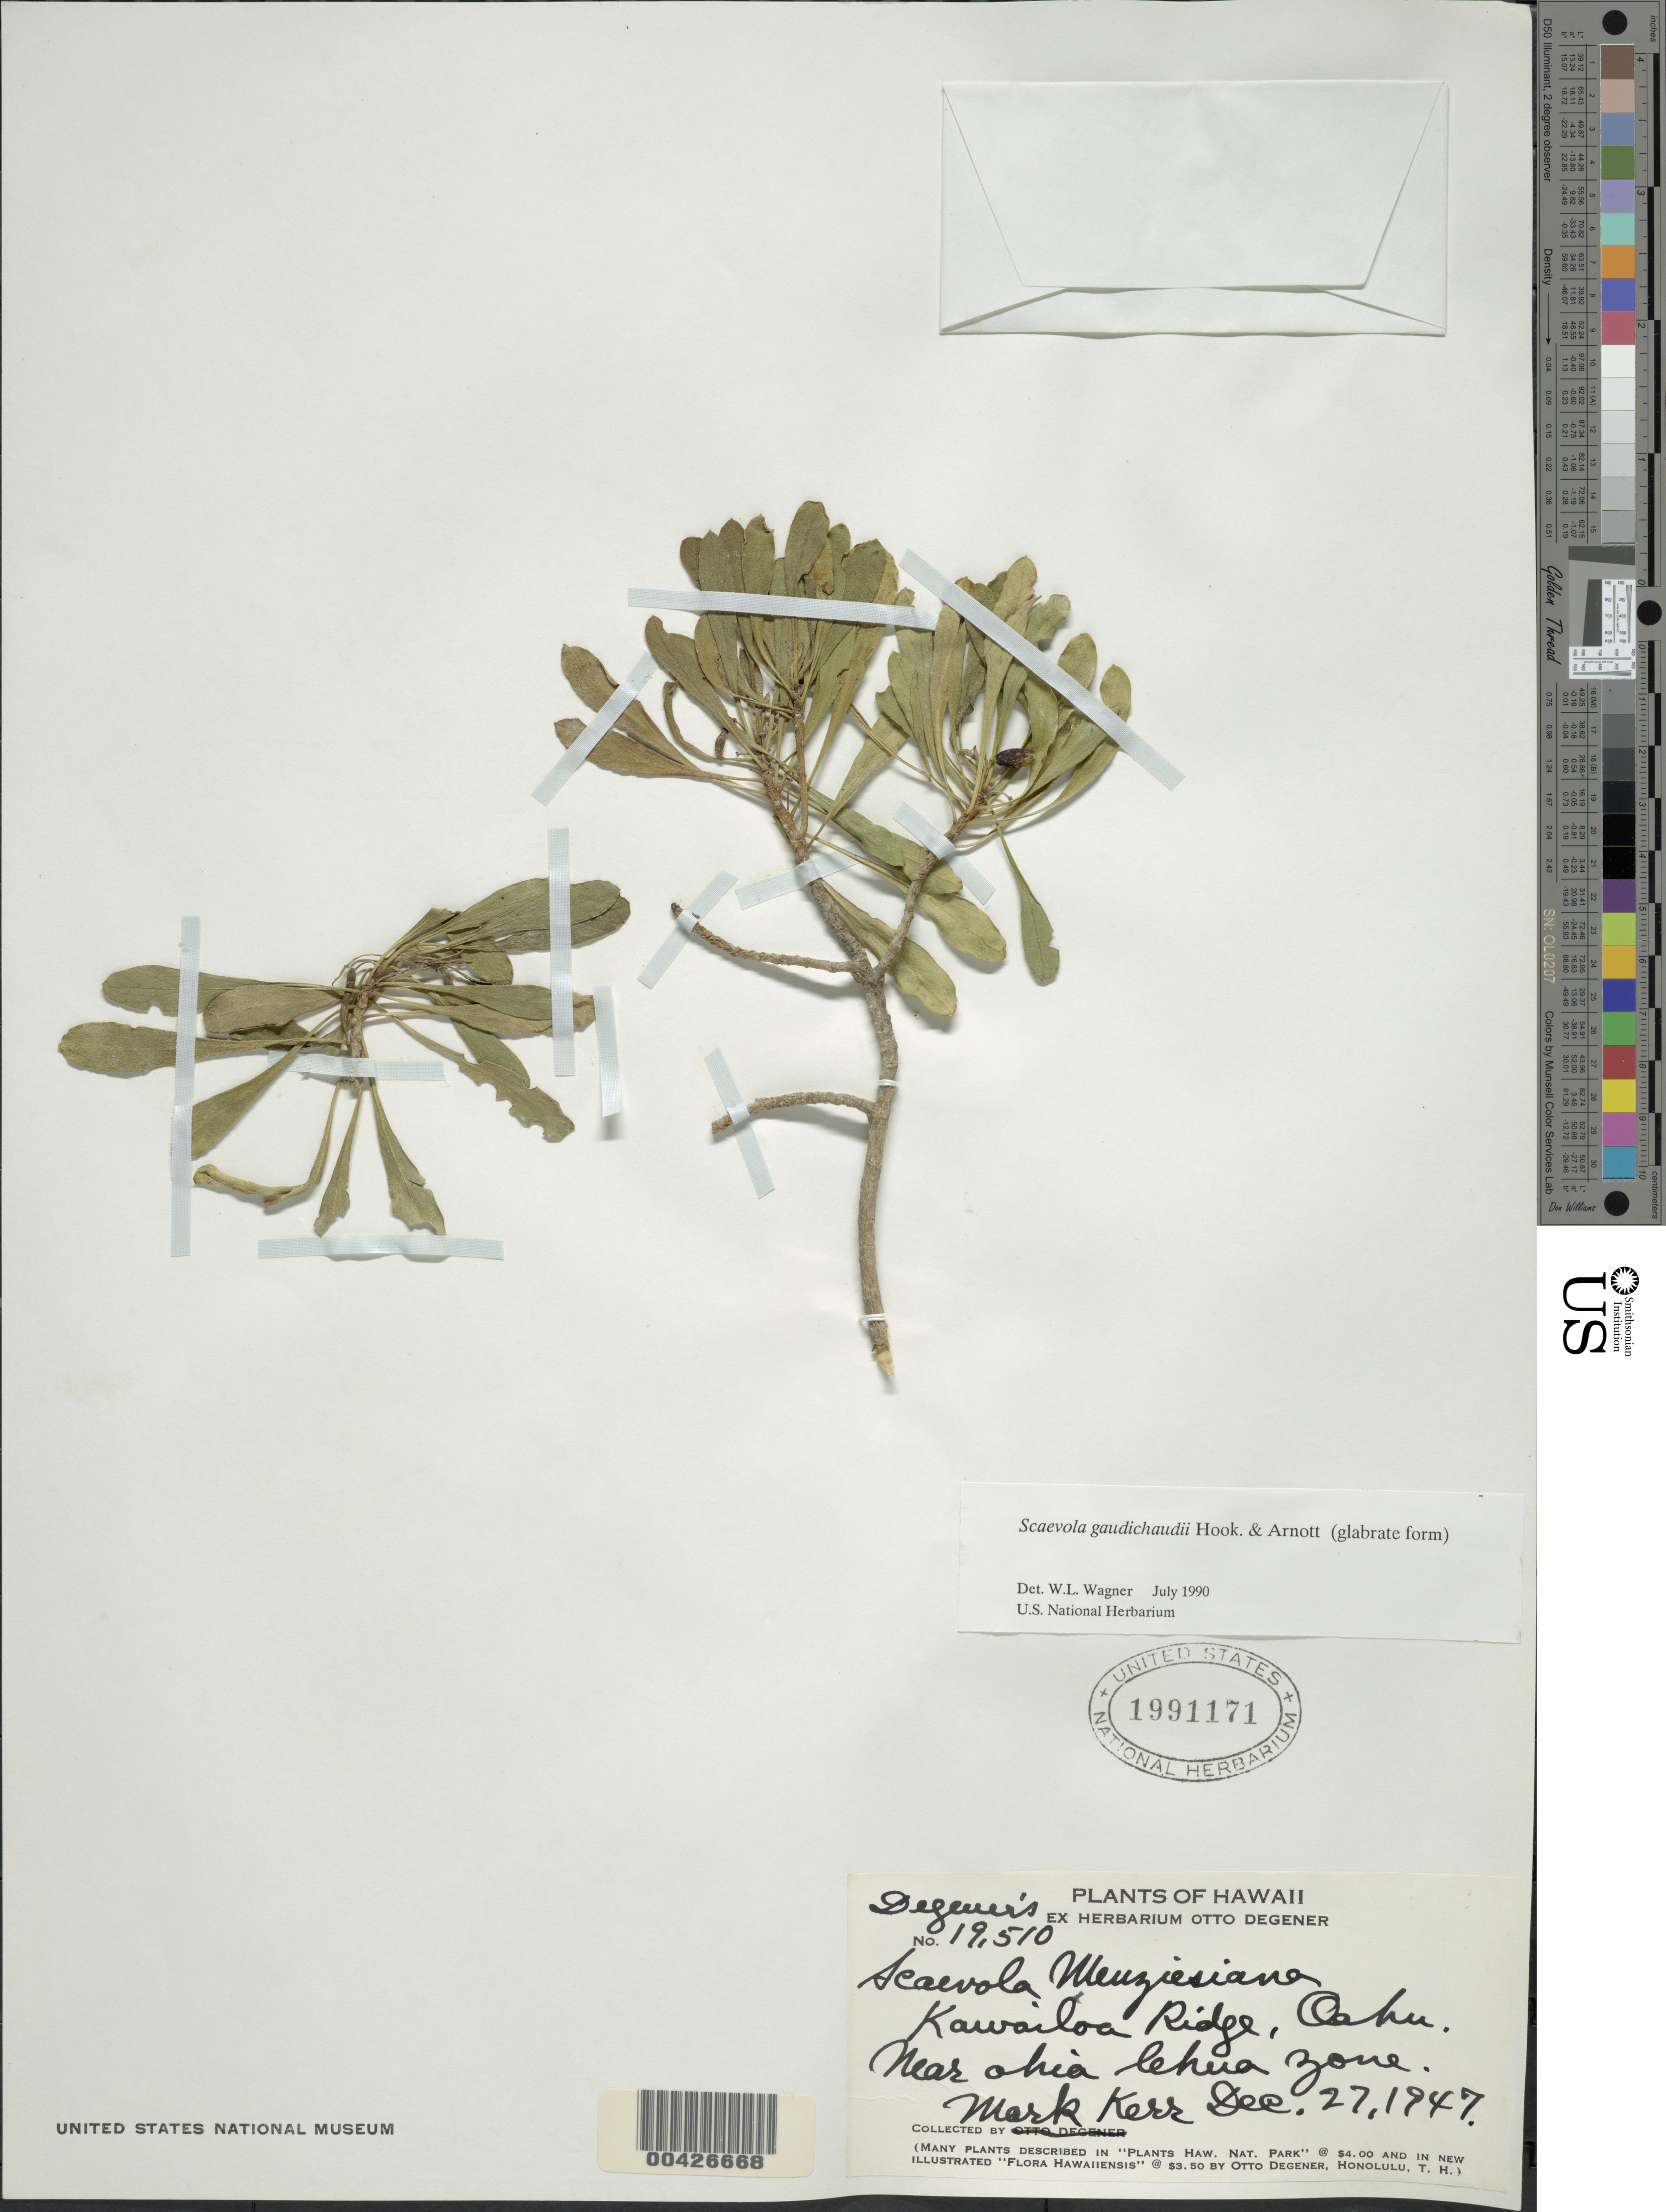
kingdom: Plantae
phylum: Tracheophyta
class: Magnoliopsida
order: Asterales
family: Goodeniaceae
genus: Scaevola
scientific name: Scaevola gaudichaudii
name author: Hook. & Arn.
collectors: M. E. Kerr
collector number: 19510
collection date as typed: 27 Dec 1947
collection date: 1947-12-27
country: United States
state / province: Hawaii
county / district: Honolulu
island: Oahu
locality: Kawailoa Ridge, Oahu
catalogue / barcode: US 1991171